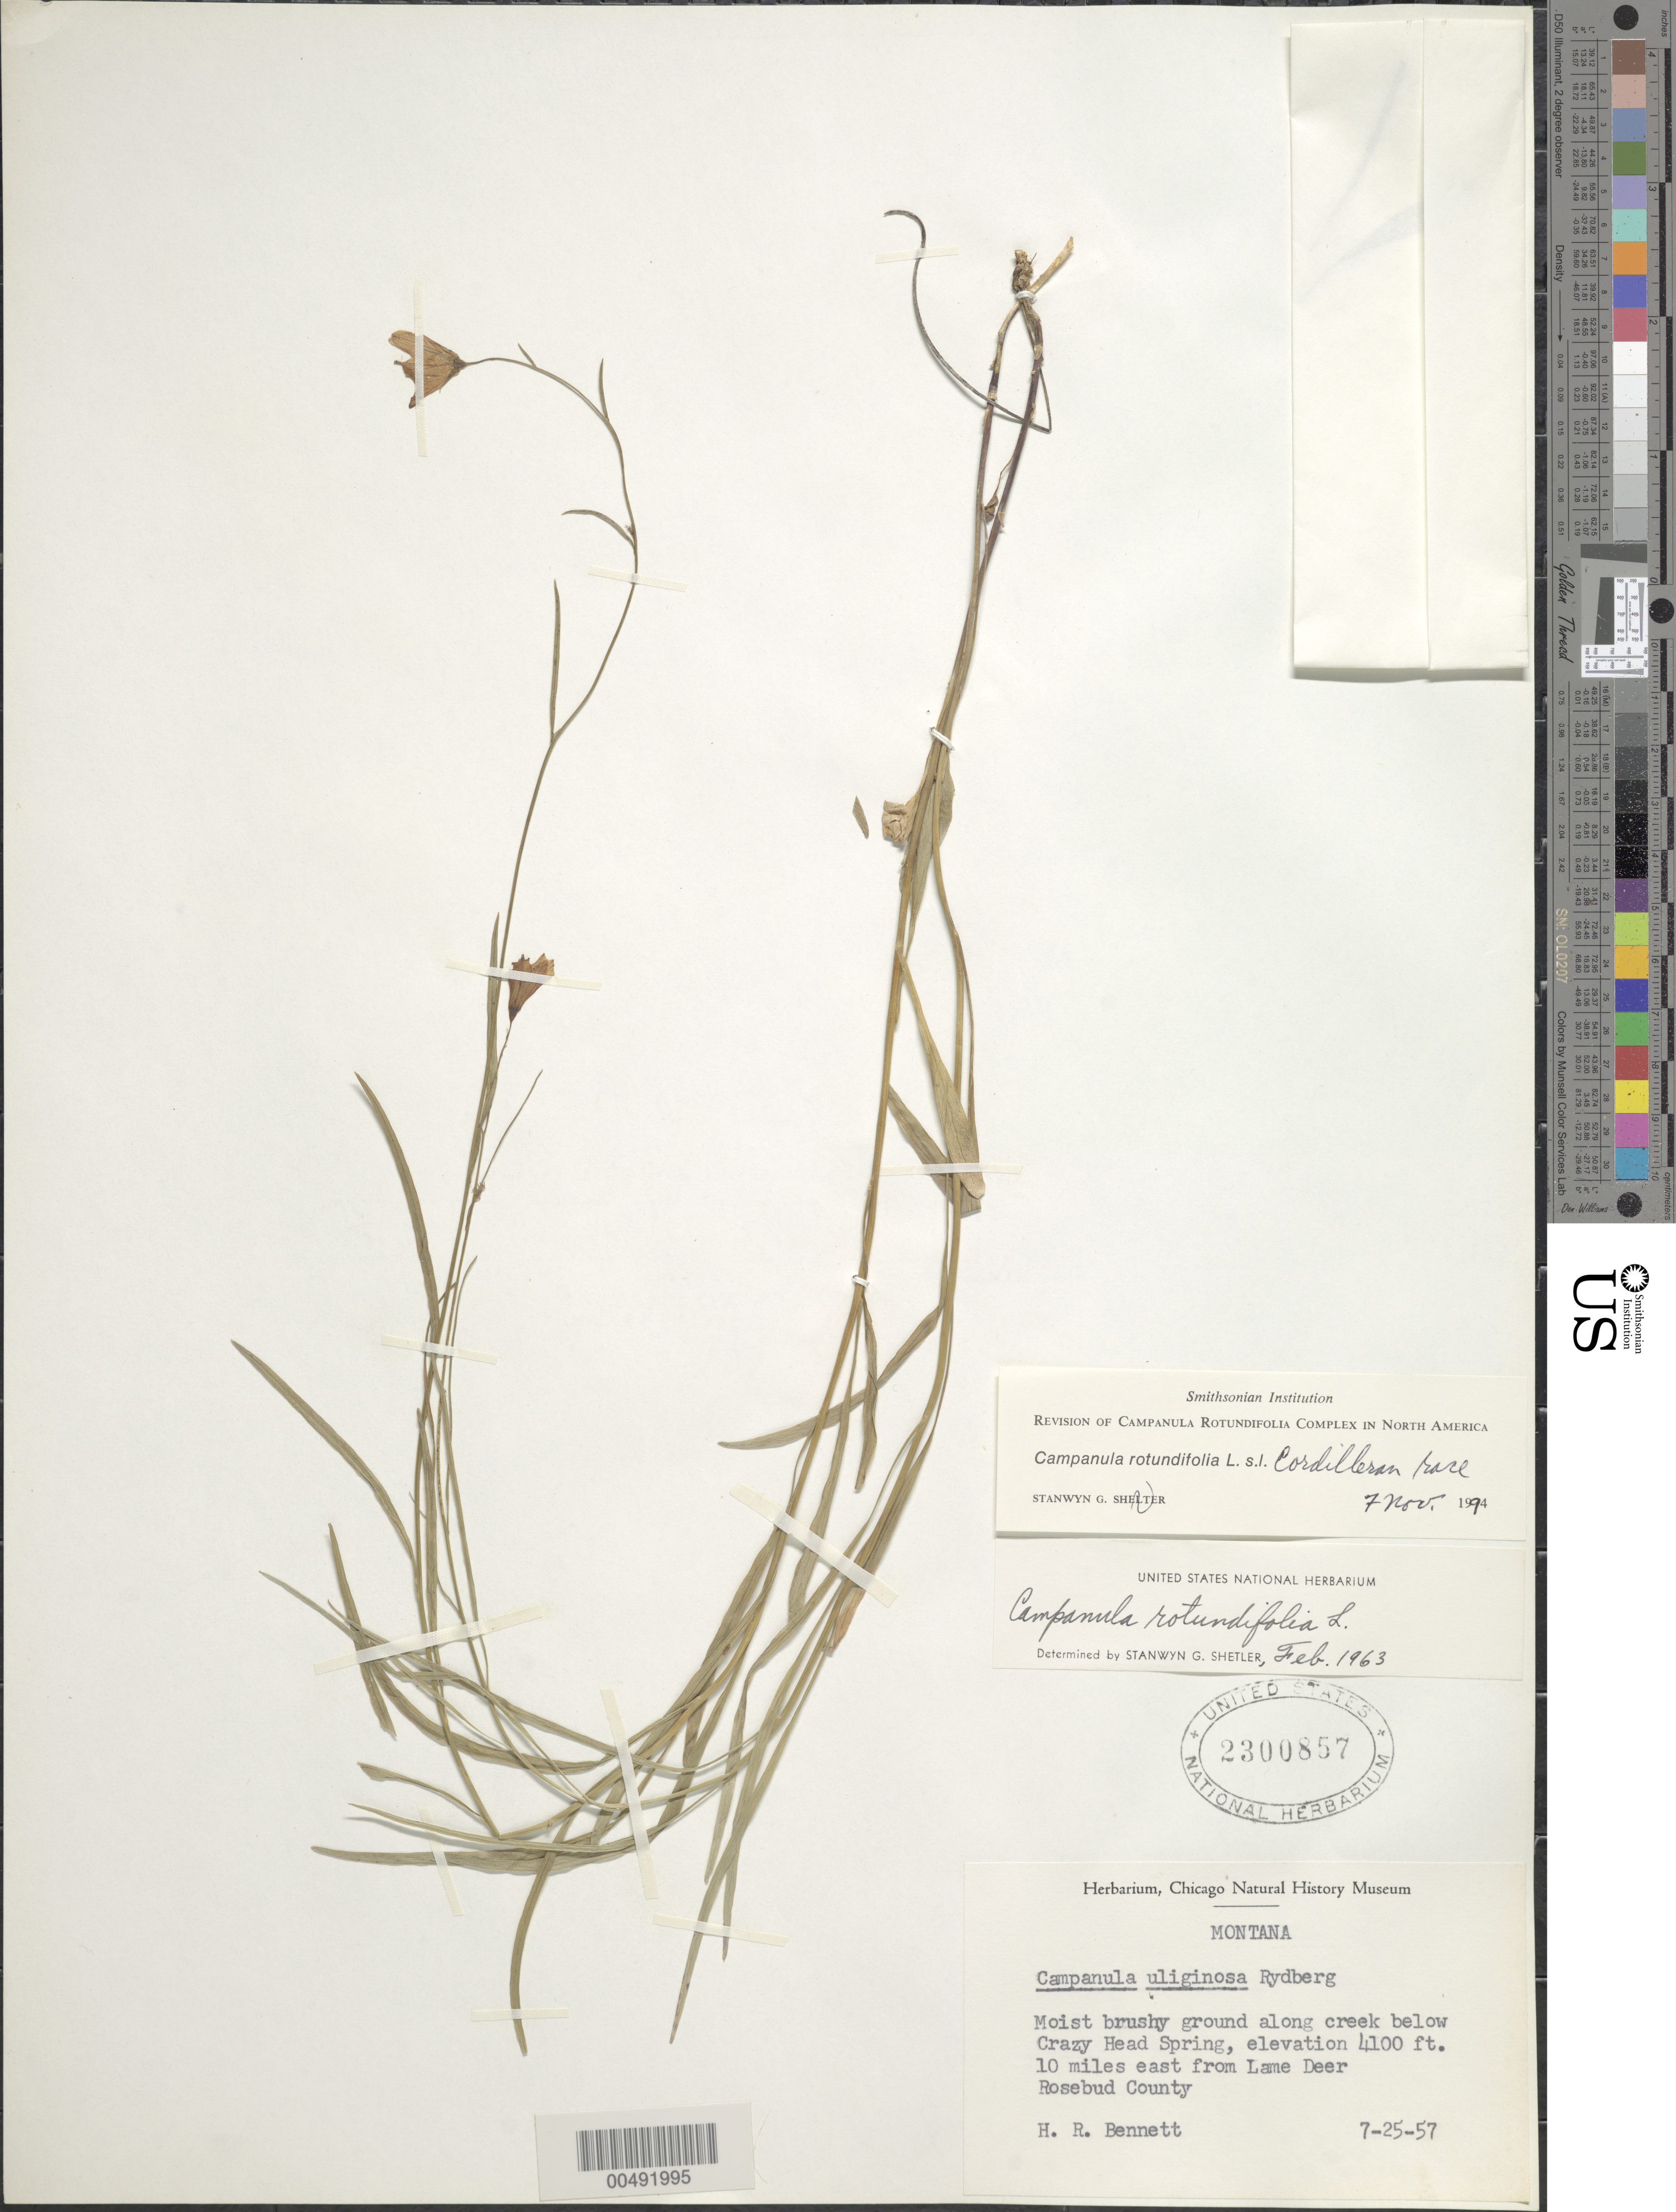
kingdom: Plantae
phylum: Tracheophyta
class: Magnoliopsida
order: Asterales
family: Campanulaceae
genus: Campanula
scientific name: Campanula rotundifolia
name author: L.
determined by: Shetler, Stanwyn G., (US), NMNH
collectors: H. R. Bennett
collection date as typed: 25 Jul 1957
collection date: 1957-07-25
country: United States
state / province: Montana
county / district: Rosebud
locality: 10 mi. E from Lame Deer, along creek below Crazy Head Spring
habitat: moist brushy ground along creek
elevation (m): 1250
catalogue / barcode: US 2300857